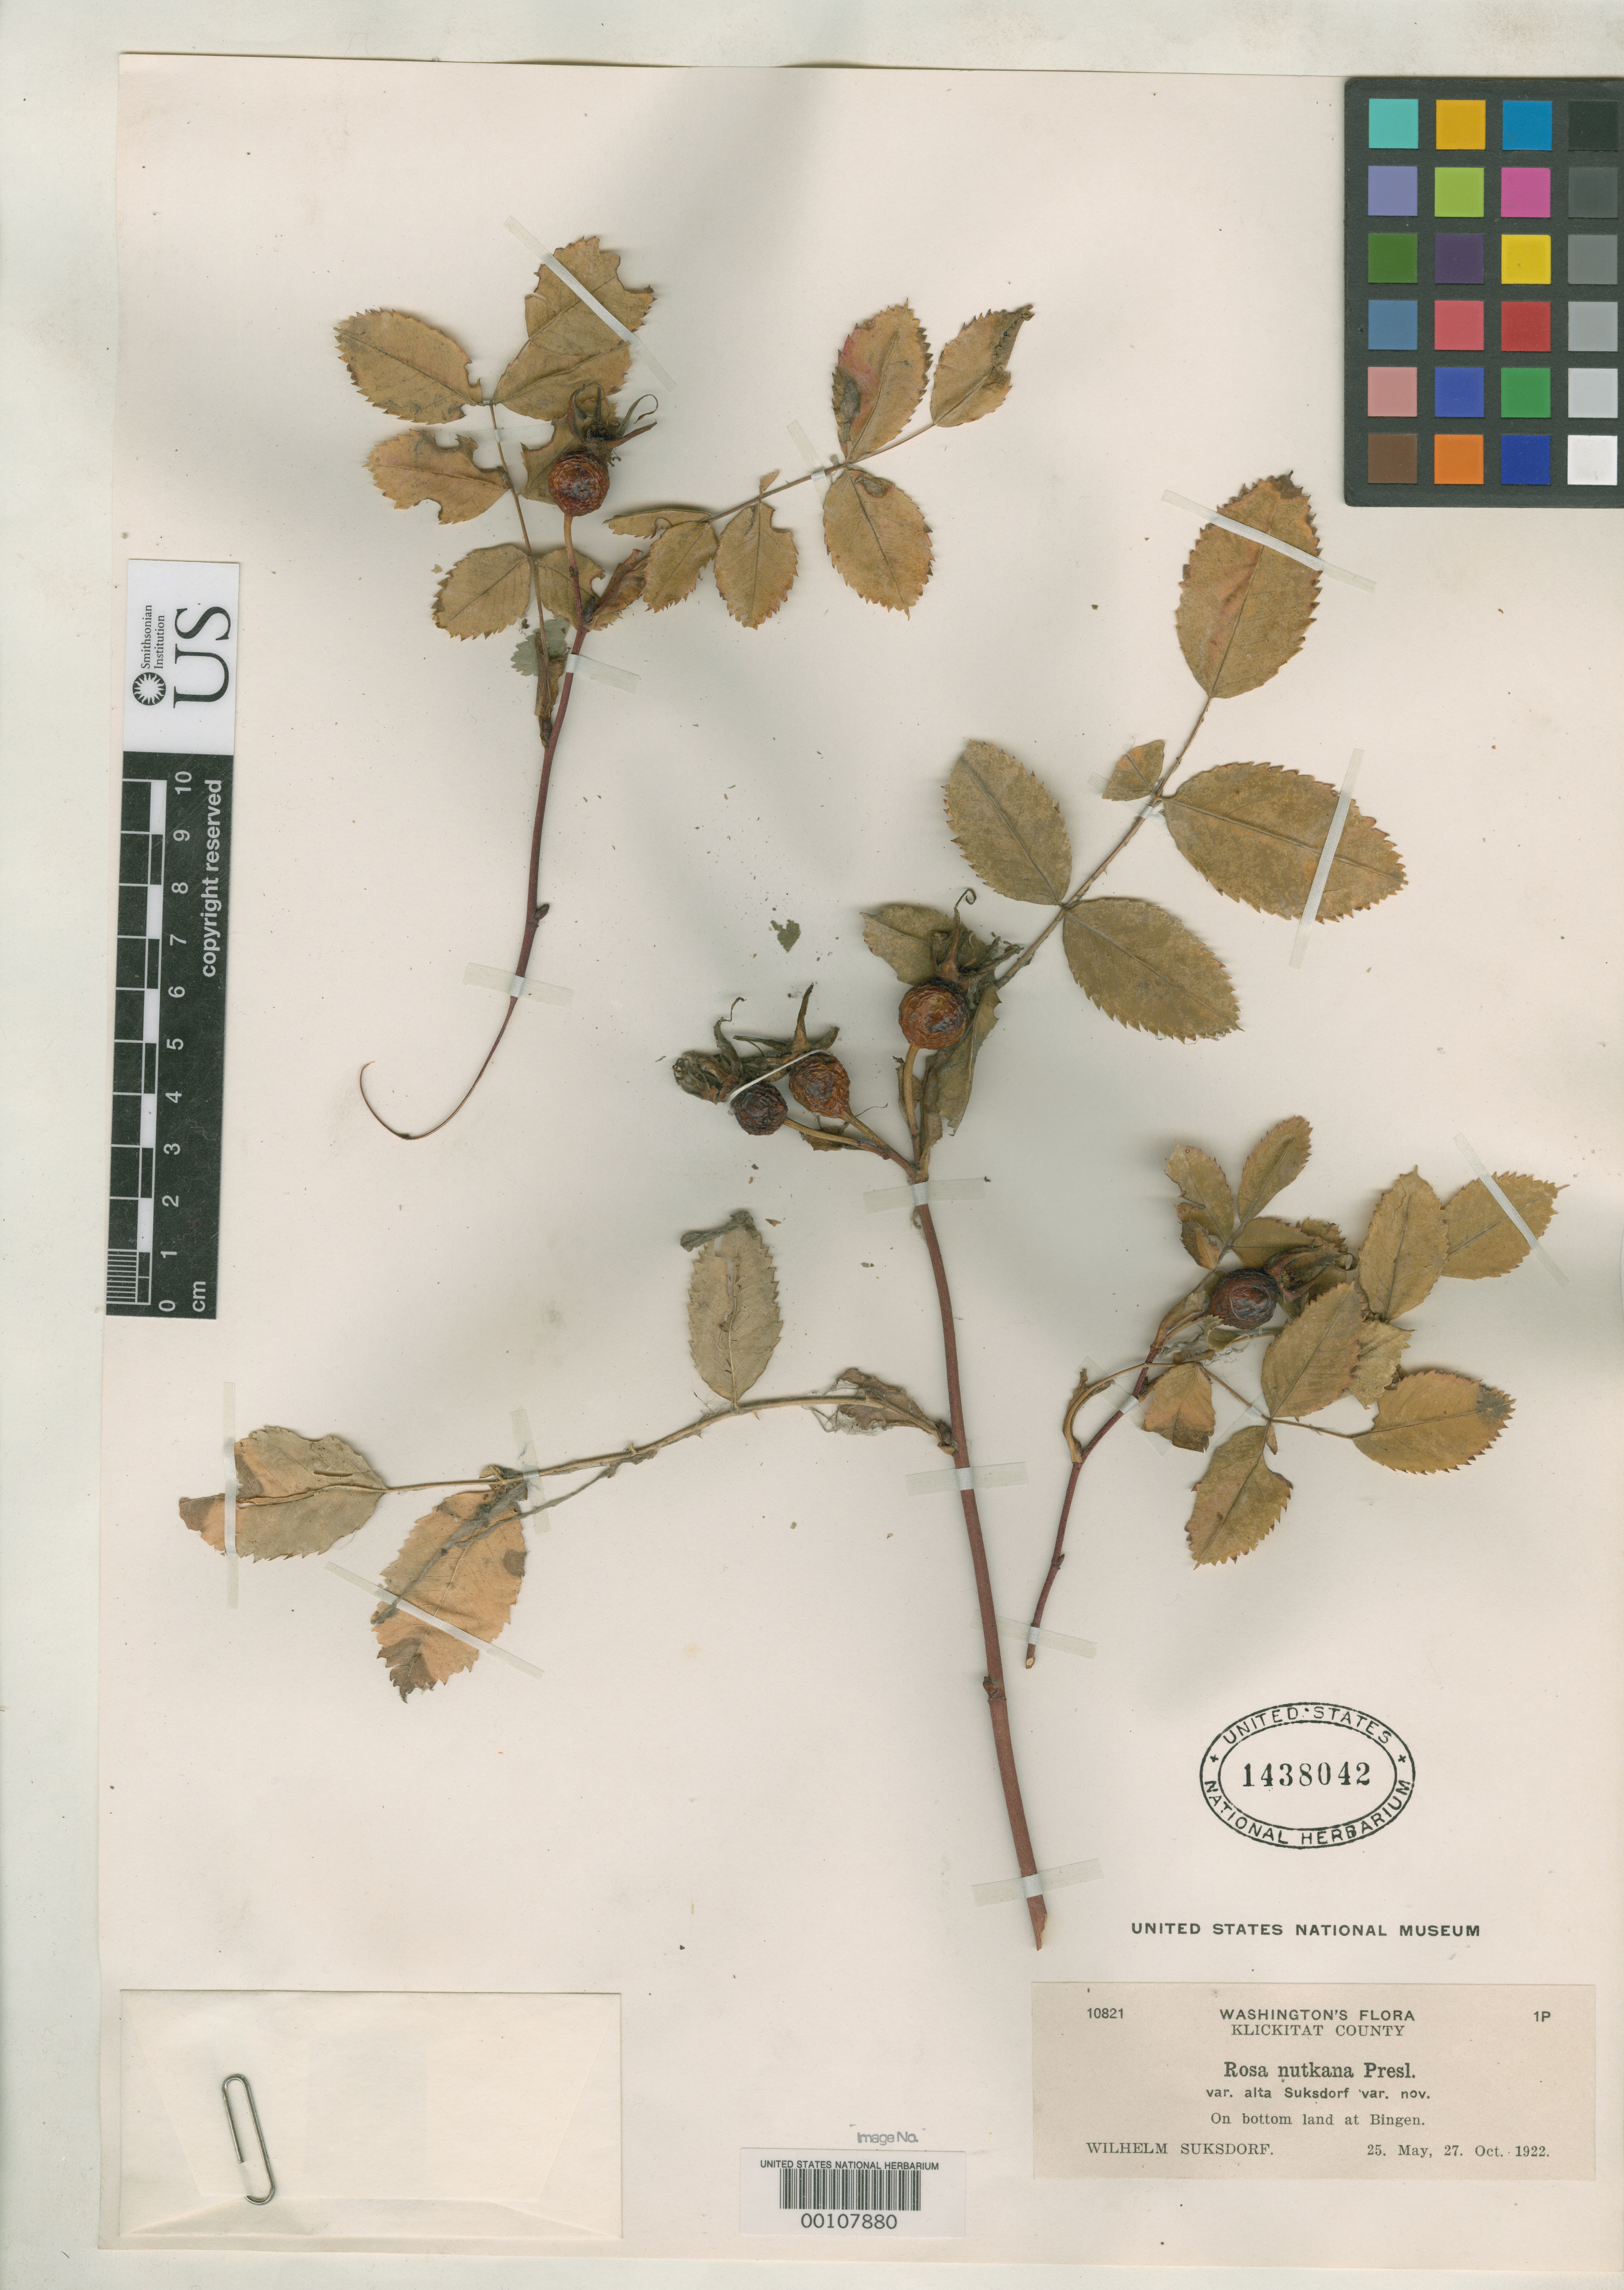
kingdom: Plantae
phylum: Tracheophyta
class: Magnoliopsida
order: Rosales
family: Rosaceae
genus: Rosa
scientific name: Rosa nutkana var. alta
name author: Suksd.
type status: Isotype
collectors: W. N. Suksdorf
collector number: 10821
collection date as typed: May 1922 and -- Oct 1922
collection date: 1922-05,1922-10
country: United States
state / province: Washington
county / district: Klickitat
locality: Bingen.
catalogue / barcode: US 1438042